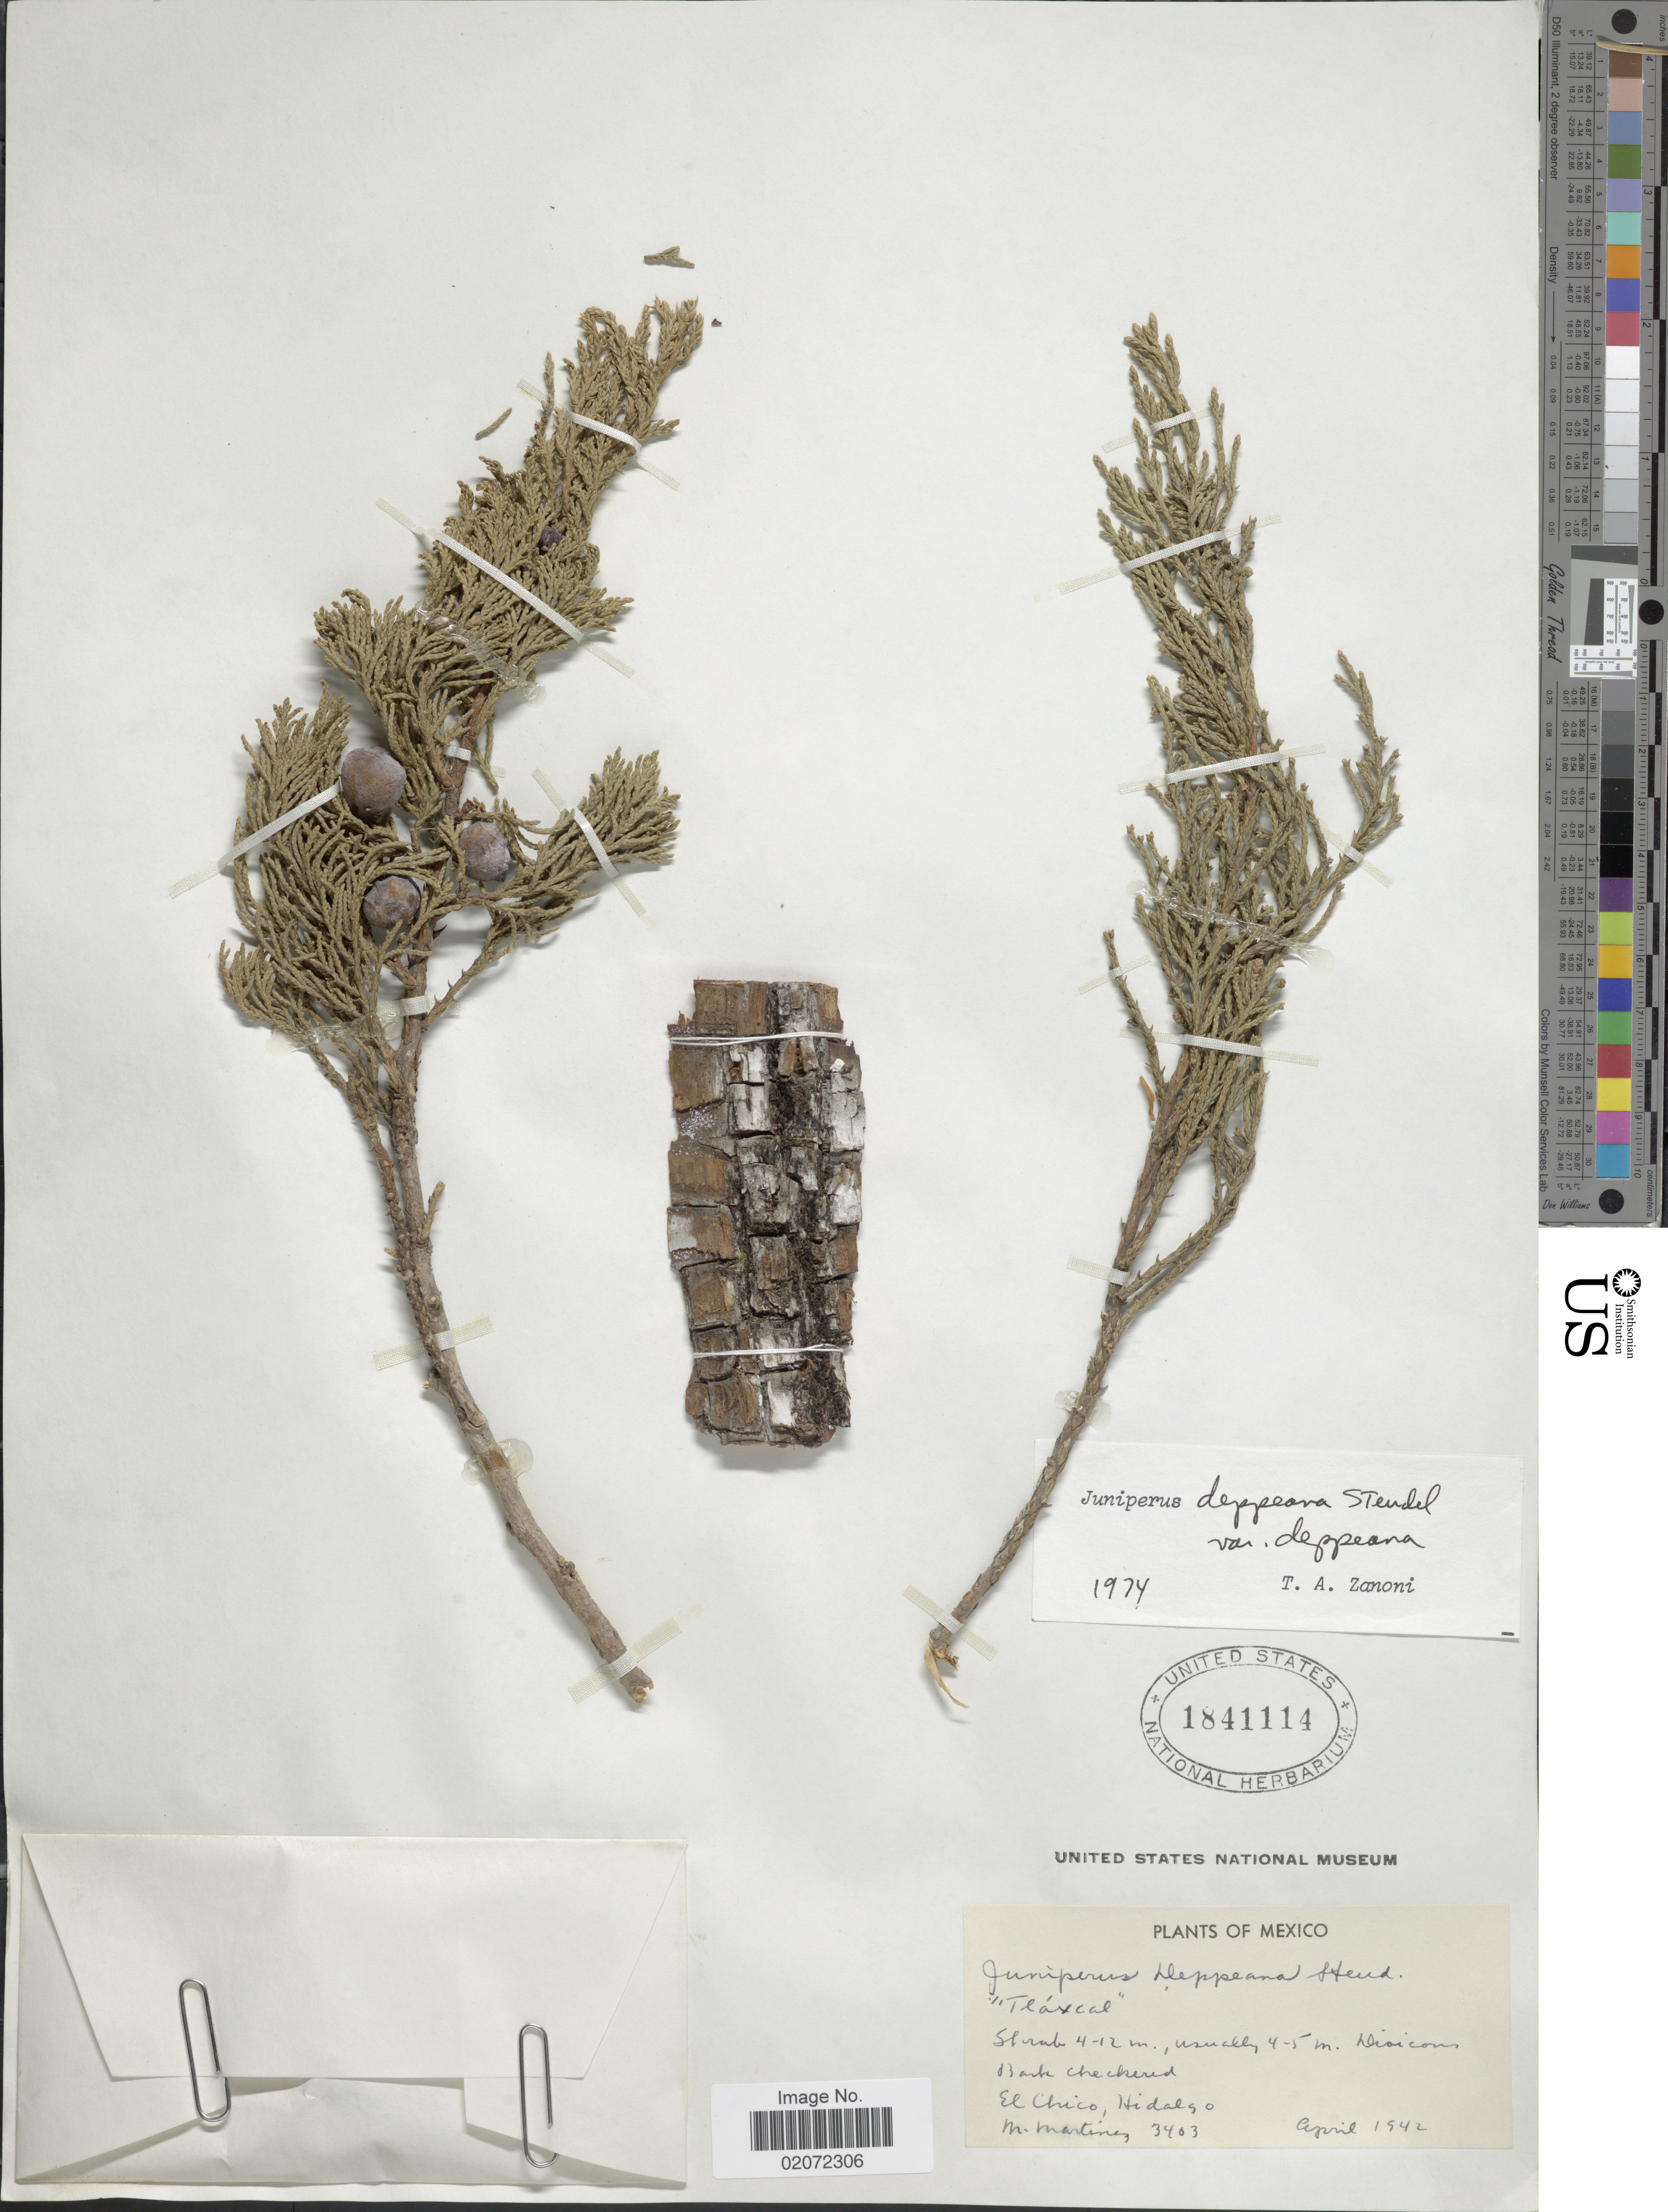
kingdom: Plantae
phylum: Tracheophyta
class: Pinopsida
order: Pinales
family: Cupressaceae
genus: Juniperus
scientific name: Juniperus deppeana var. deppeana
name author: Steud.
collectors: M. Martinez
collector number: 3403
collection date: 1942-04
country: Mexico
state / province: Hidalgo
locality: El Chico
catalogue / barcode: US 1841114